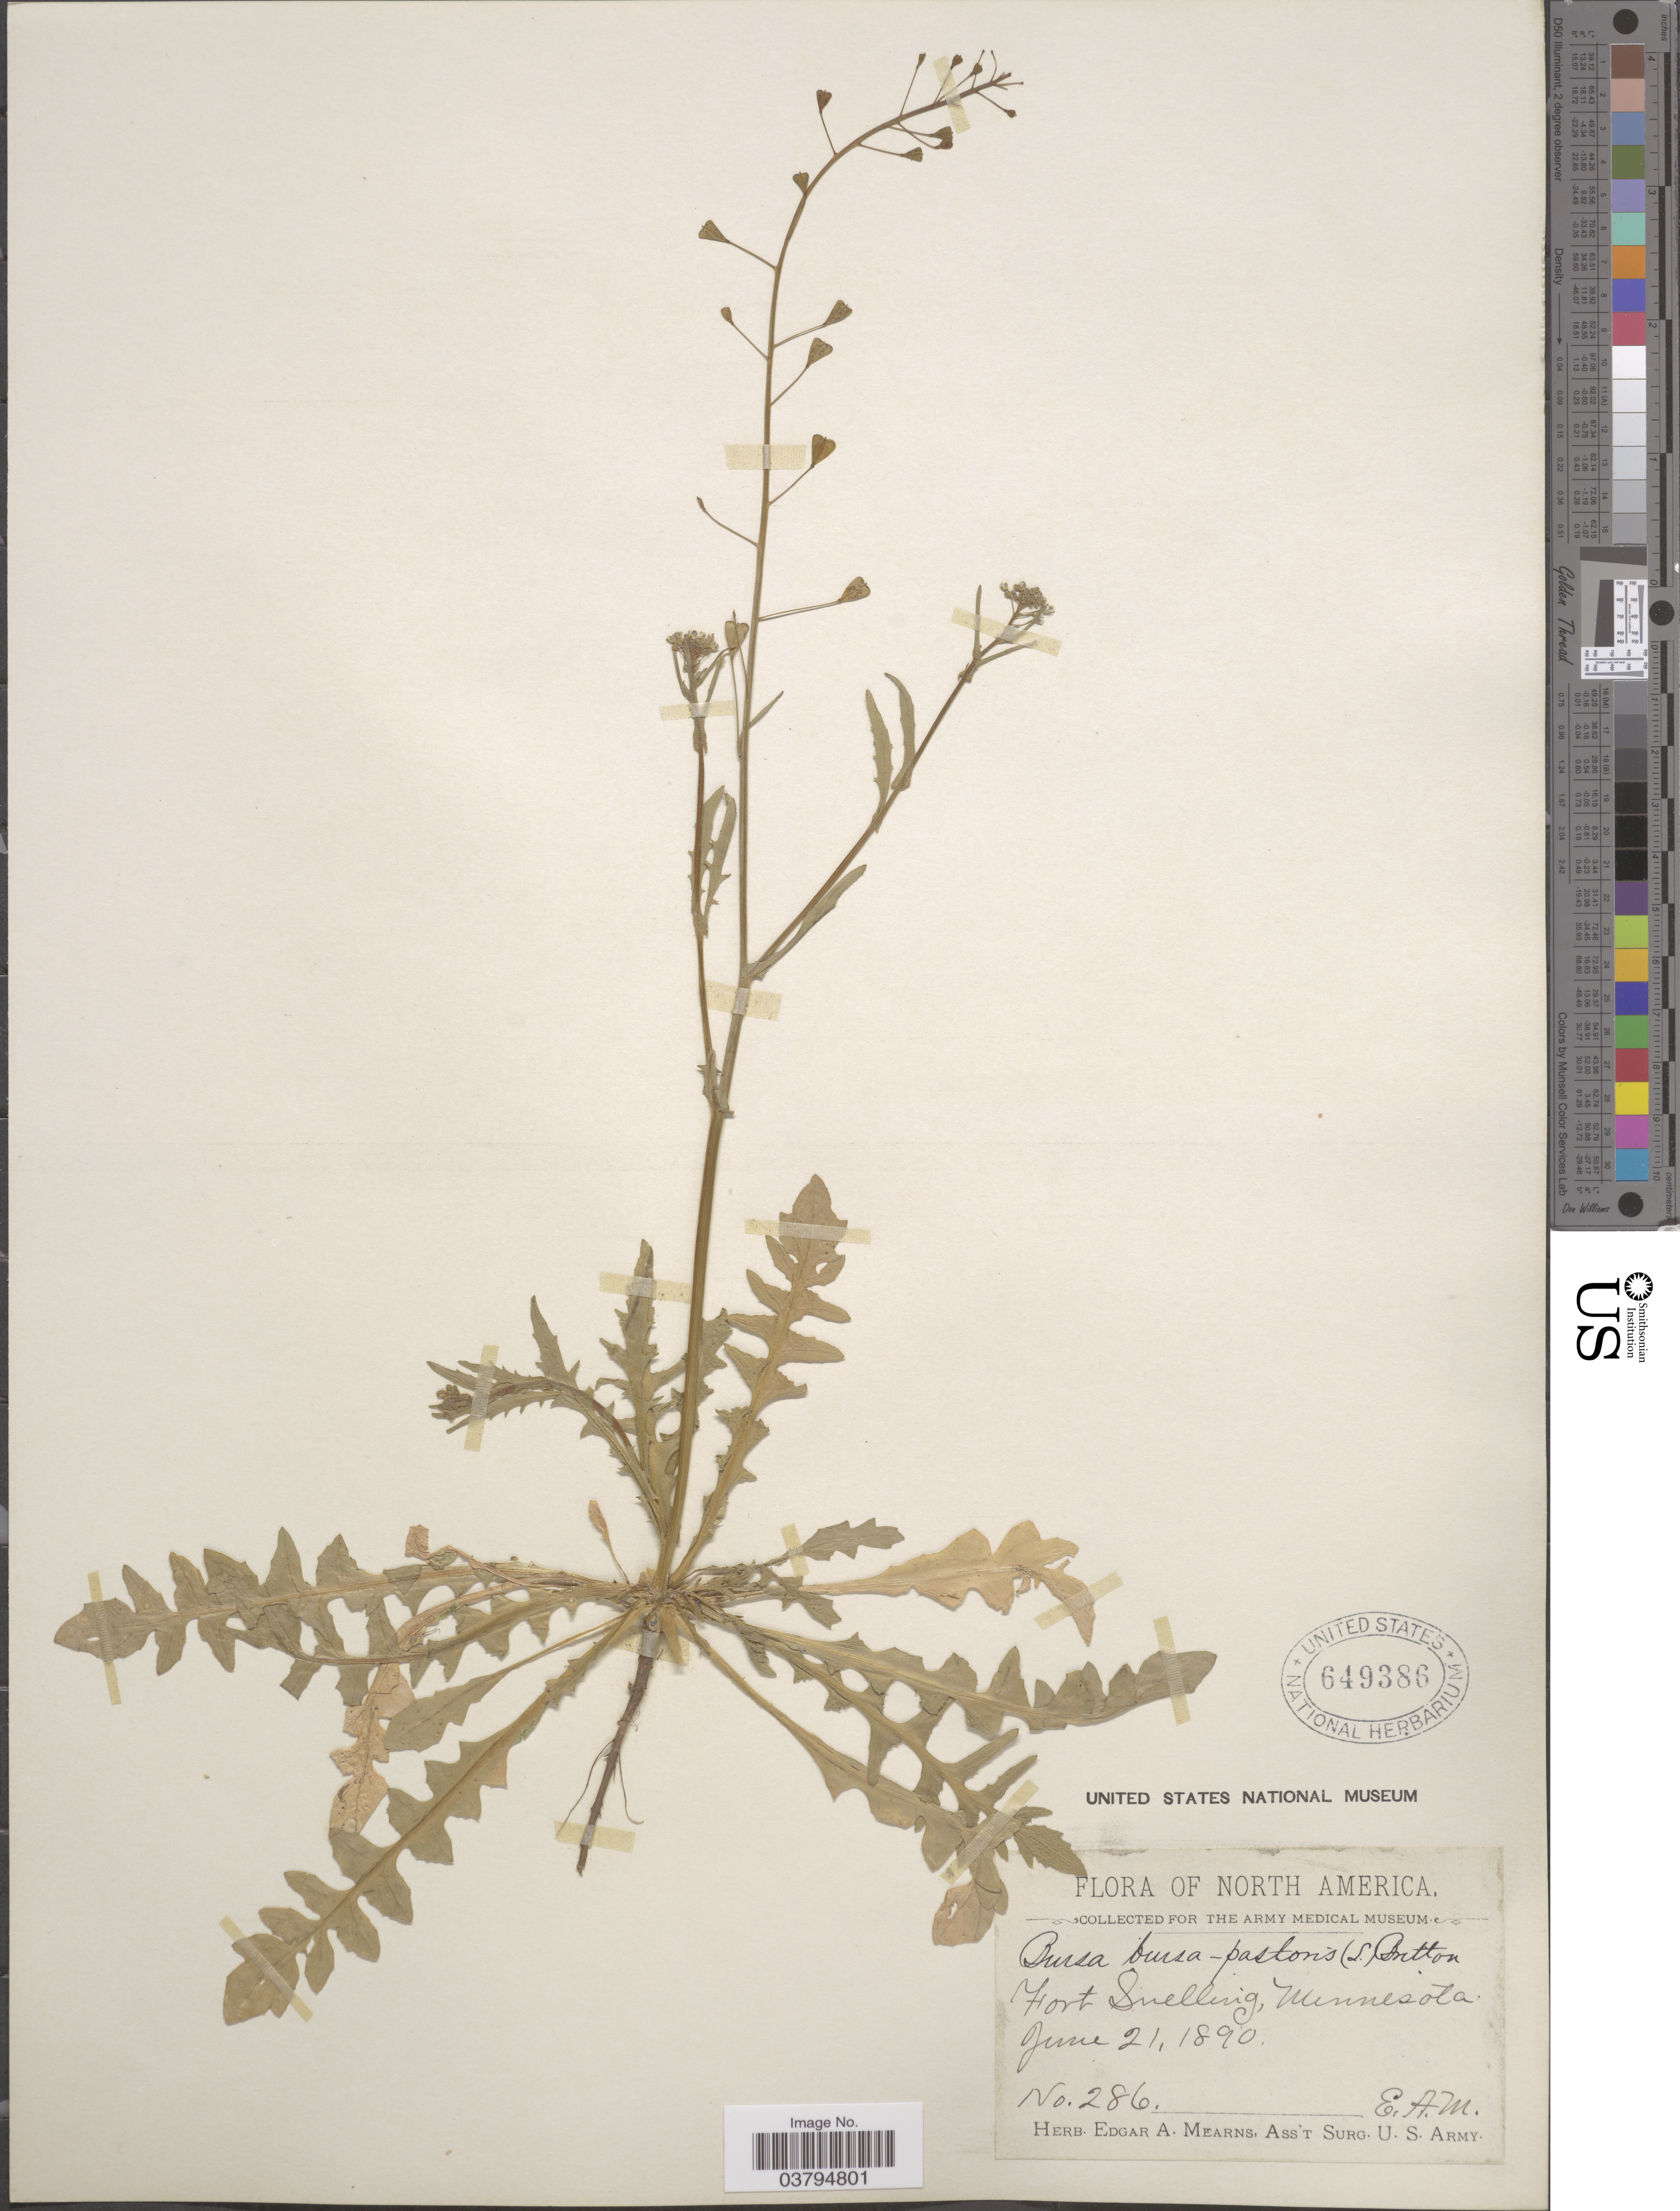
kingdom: Plantae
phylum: Tracheophyta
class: Magnoliopsida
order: Brassicales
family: Brassicaceae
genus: Capsella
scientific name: Capsella bursa-pastoris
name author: (L.) Medik.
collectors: E. A. Mearns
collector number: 286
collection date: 1890-06-21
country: United States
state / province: Minnesota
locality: Fort Snelling.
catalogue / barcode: US 649386